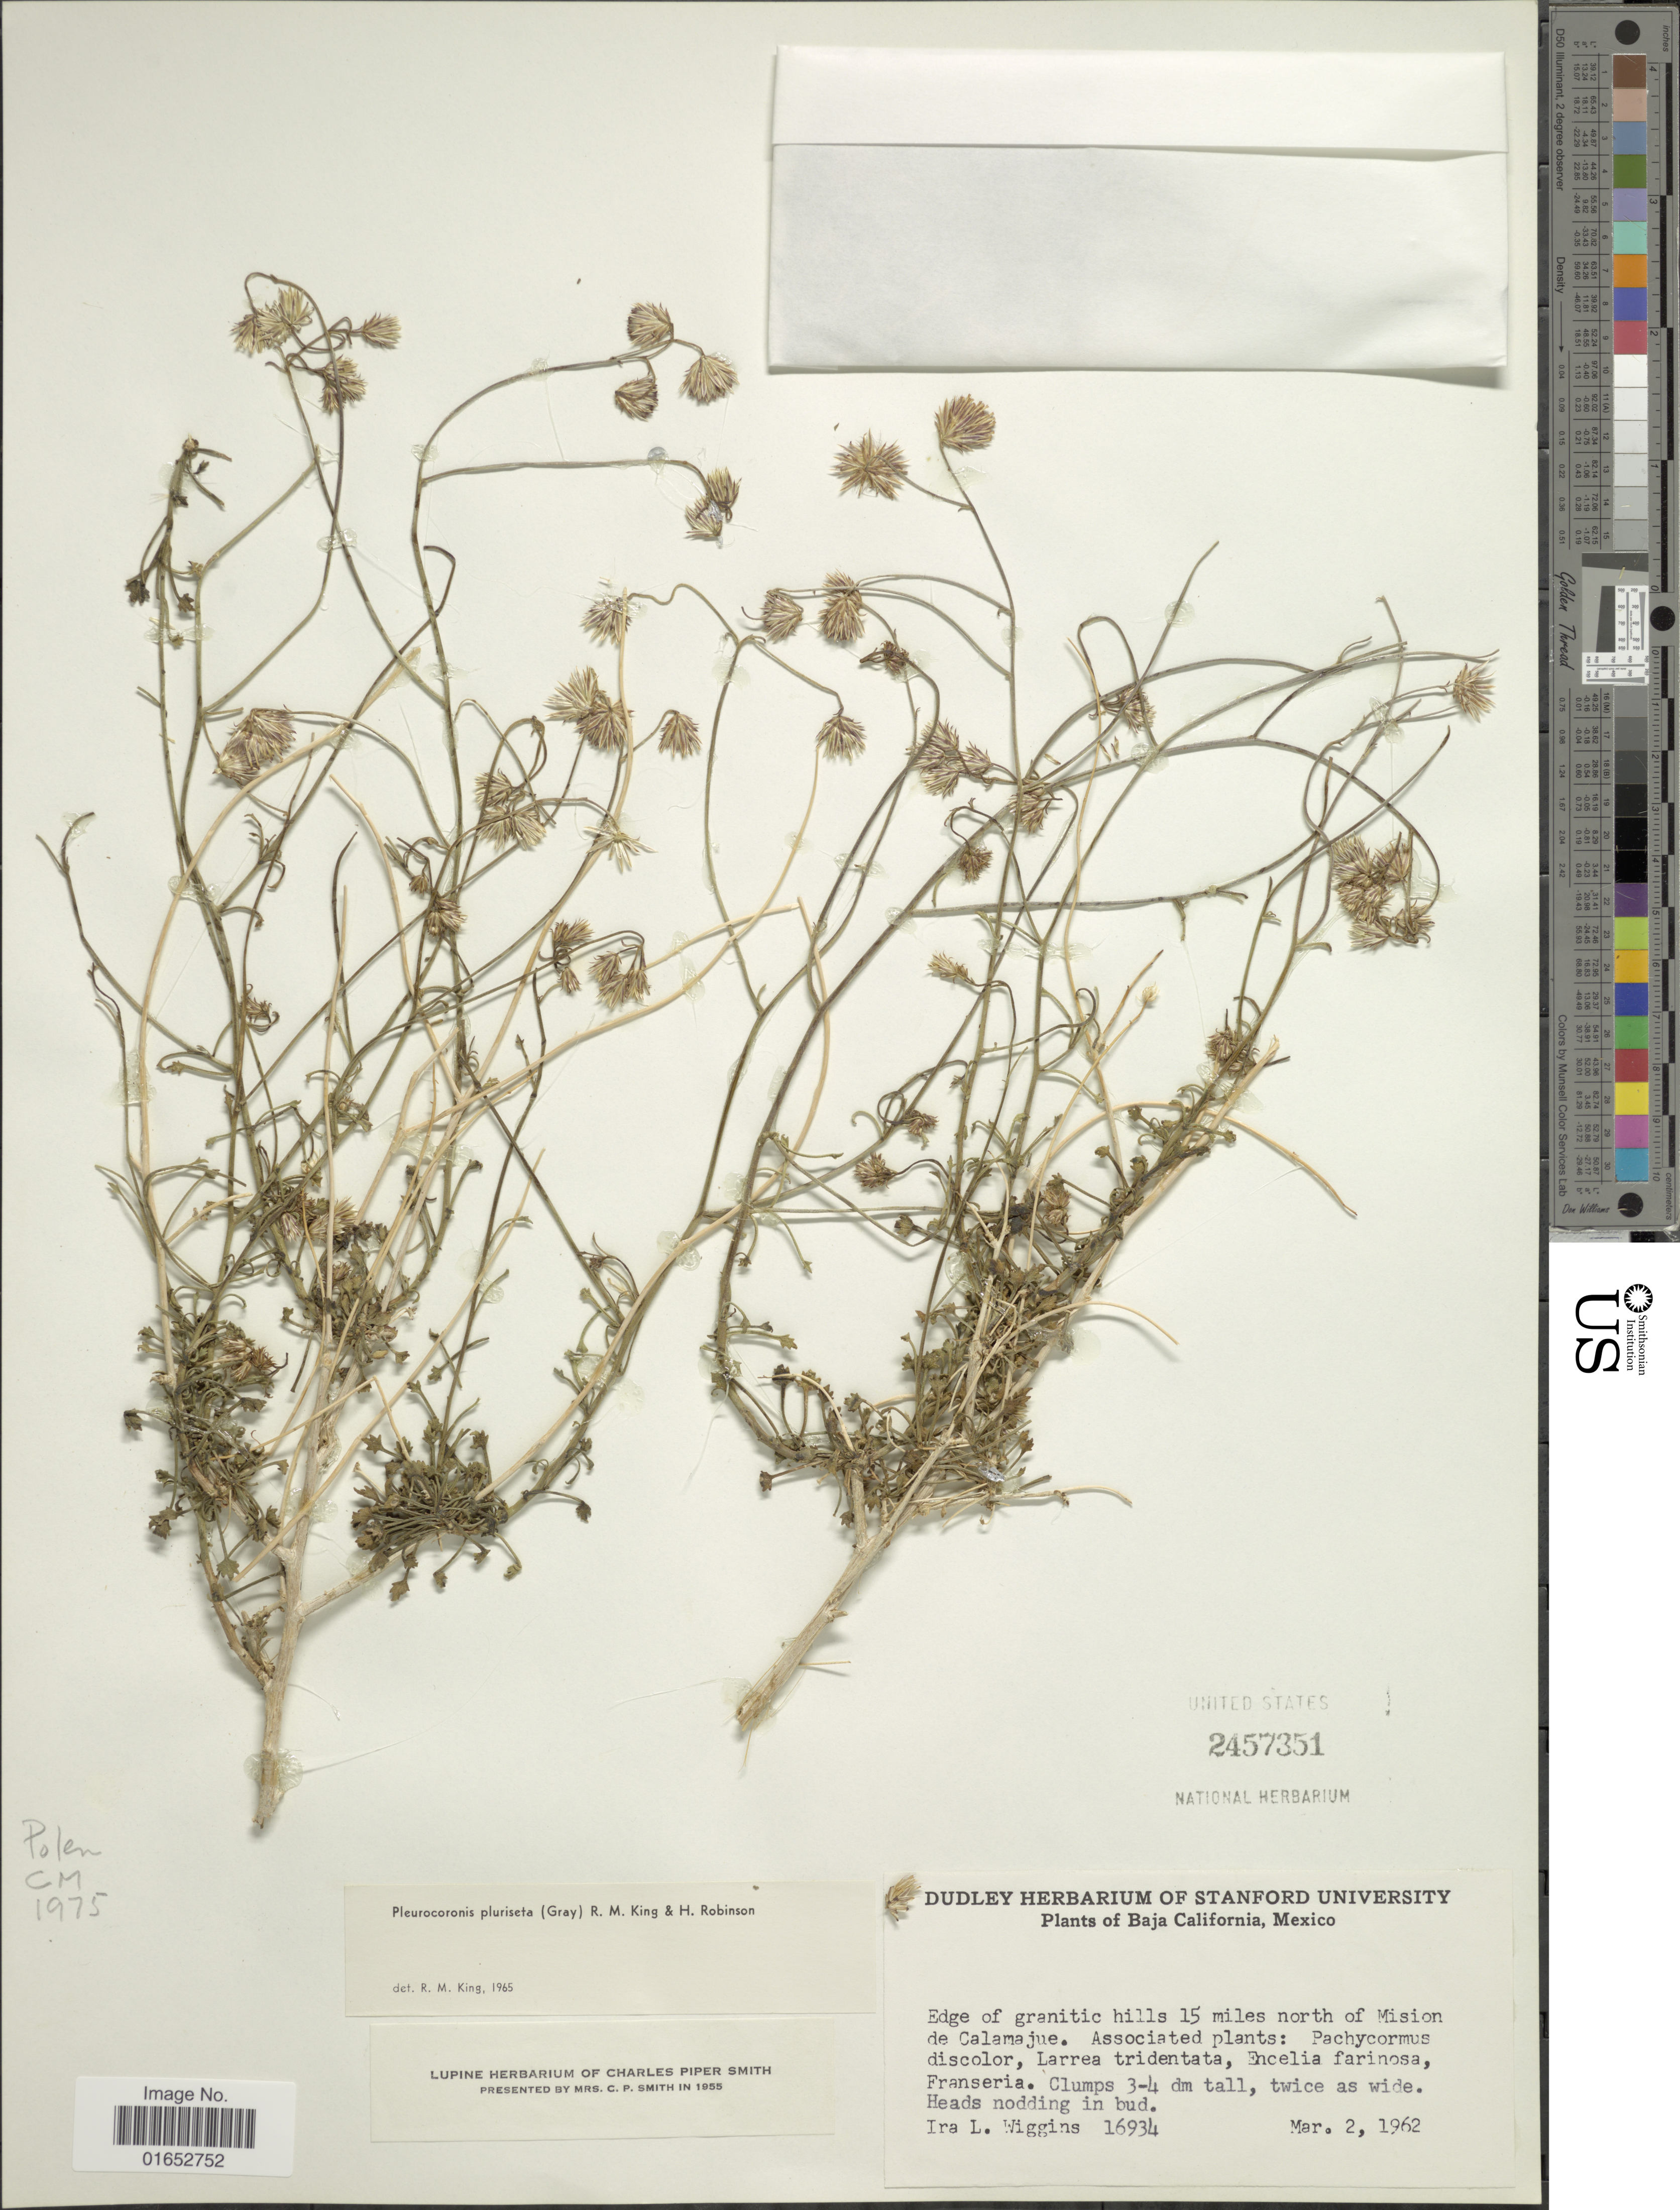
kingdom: Plantae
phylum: Tracheophyta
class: Magnoliopsida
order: Asterales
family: Asteraceae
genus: Pleurocoronis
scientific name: Pleurocoronis pluriseta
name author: (A. Gray) R.M. King & H. Rob.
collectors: I. L. Wiggins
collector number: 16934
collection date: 1962-03-02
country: Mexico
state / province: Baja California Norte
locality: Edge of granitic hills 15 miles north of Mision de Calamajue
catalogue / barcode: US 2457351